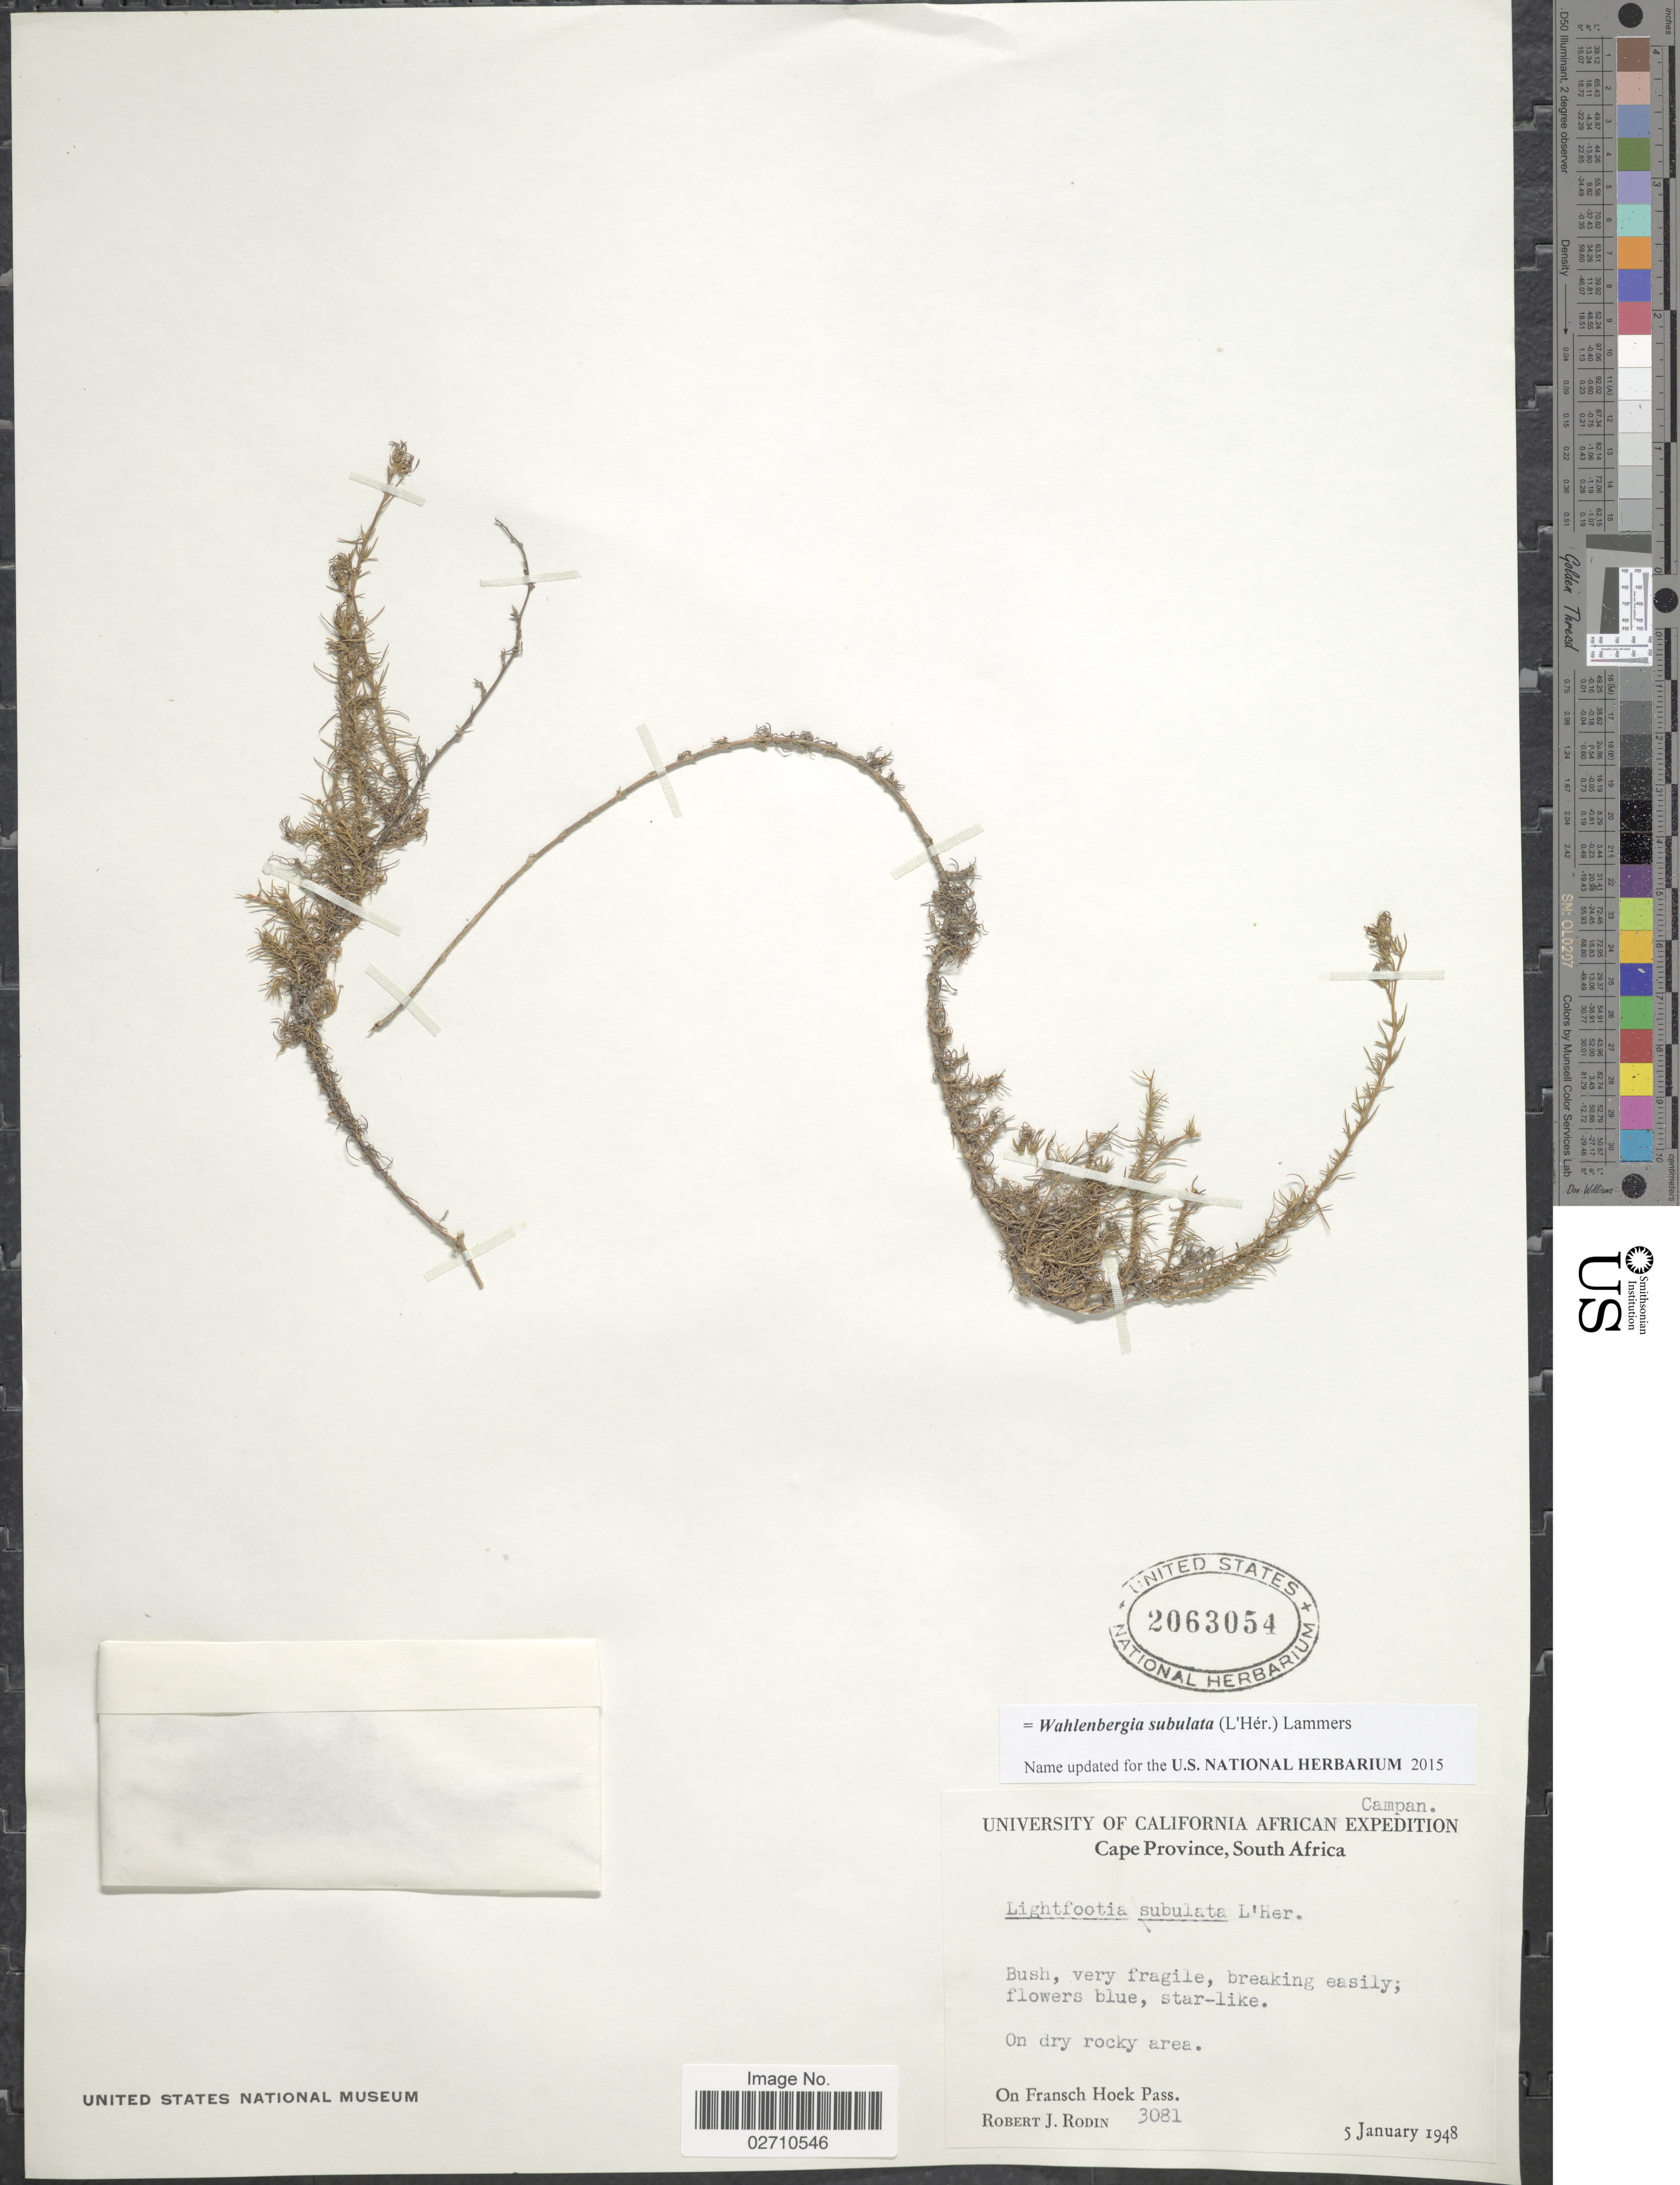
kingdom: Plantae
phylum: Tracheophyta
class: Magnoliopsida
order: Asterales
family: Campanulaceae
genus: Wahlenbergia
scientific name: Wahlenbergia subulata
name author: (L'Hér.) Lammers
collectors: R. J. Rodin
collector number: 3081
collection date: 1948-01-05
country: South Africa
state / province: Western Cape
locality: On Fransch Hoek Pass.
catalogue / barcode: US 2063054